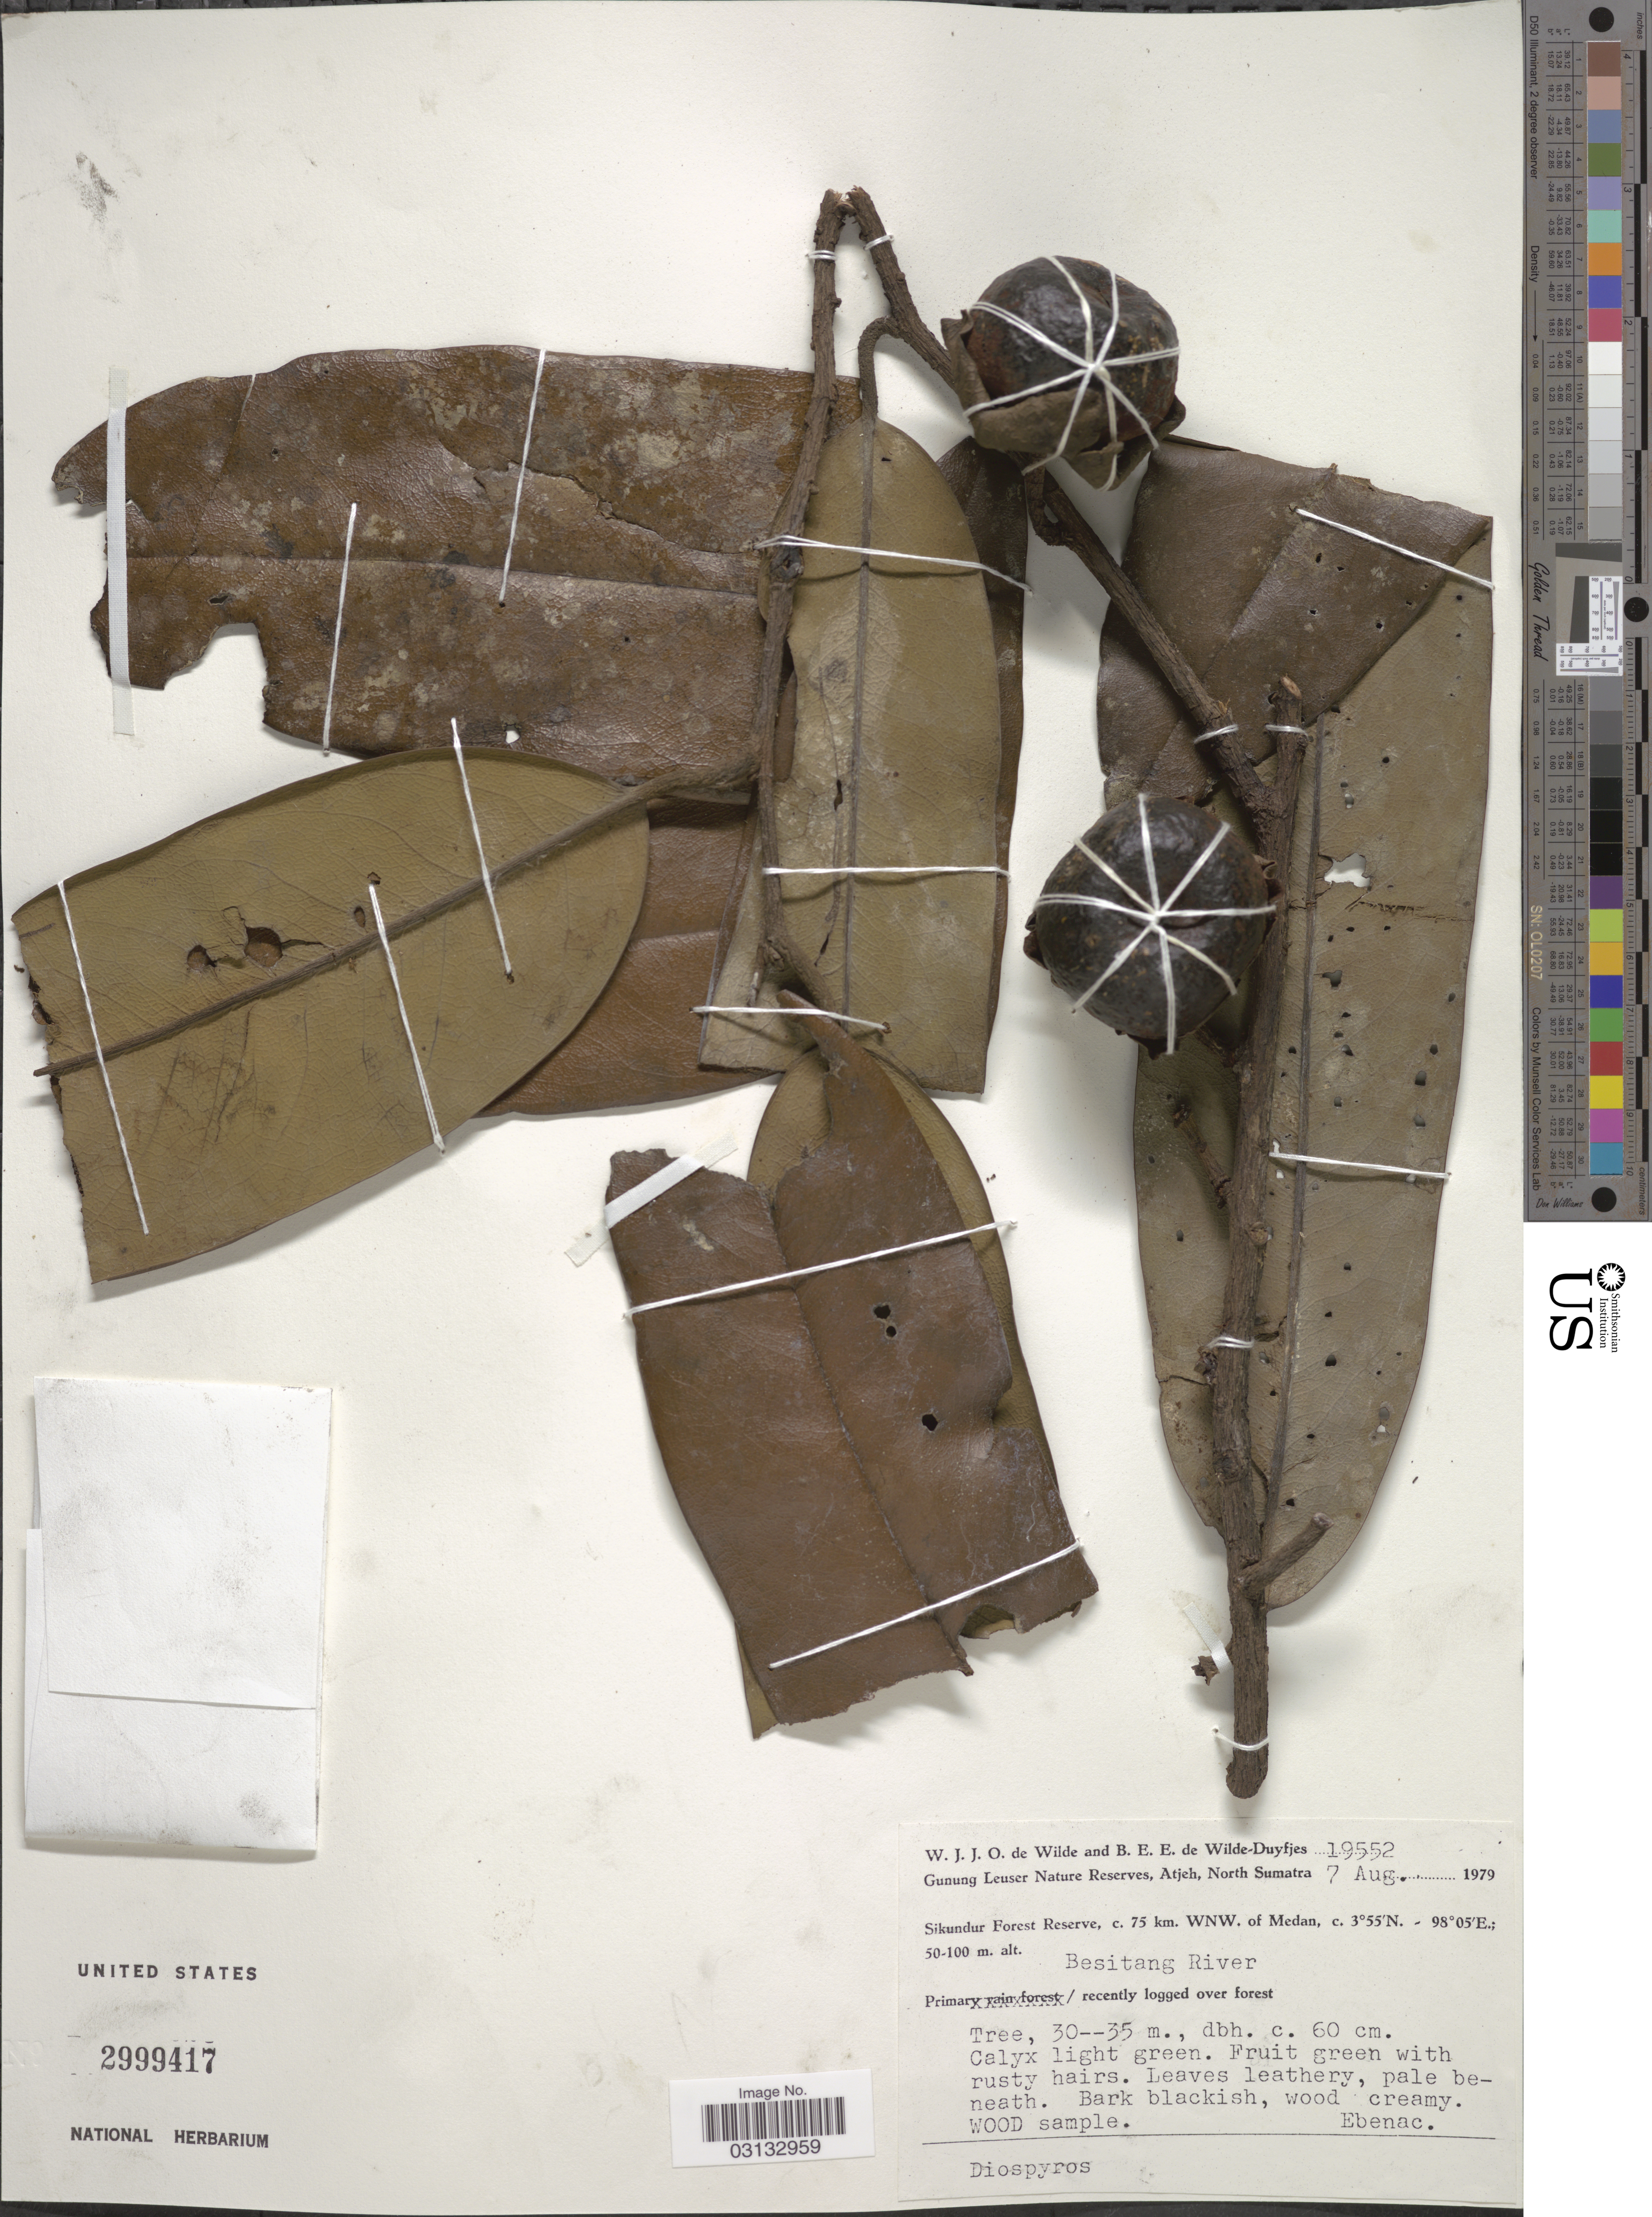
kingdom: Plantae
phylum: Tracheophyta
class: Magnoliopsida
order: Ericales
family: Ebenaceae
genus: Diospyros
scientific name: Diospyros sp.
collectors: W. J. de Wilde & B. E. de Wilde-Duyfjes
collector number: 19552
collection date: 1979-08-07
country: Indonesia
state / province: Sumatra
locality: Gunung Leuser Nature Reserve, Atjeh, North Sumatra. Sikundur Forest Reserve, c. 75 km. WNW. of Medan, Besitang River.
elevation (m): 50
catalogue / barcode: US 2999417